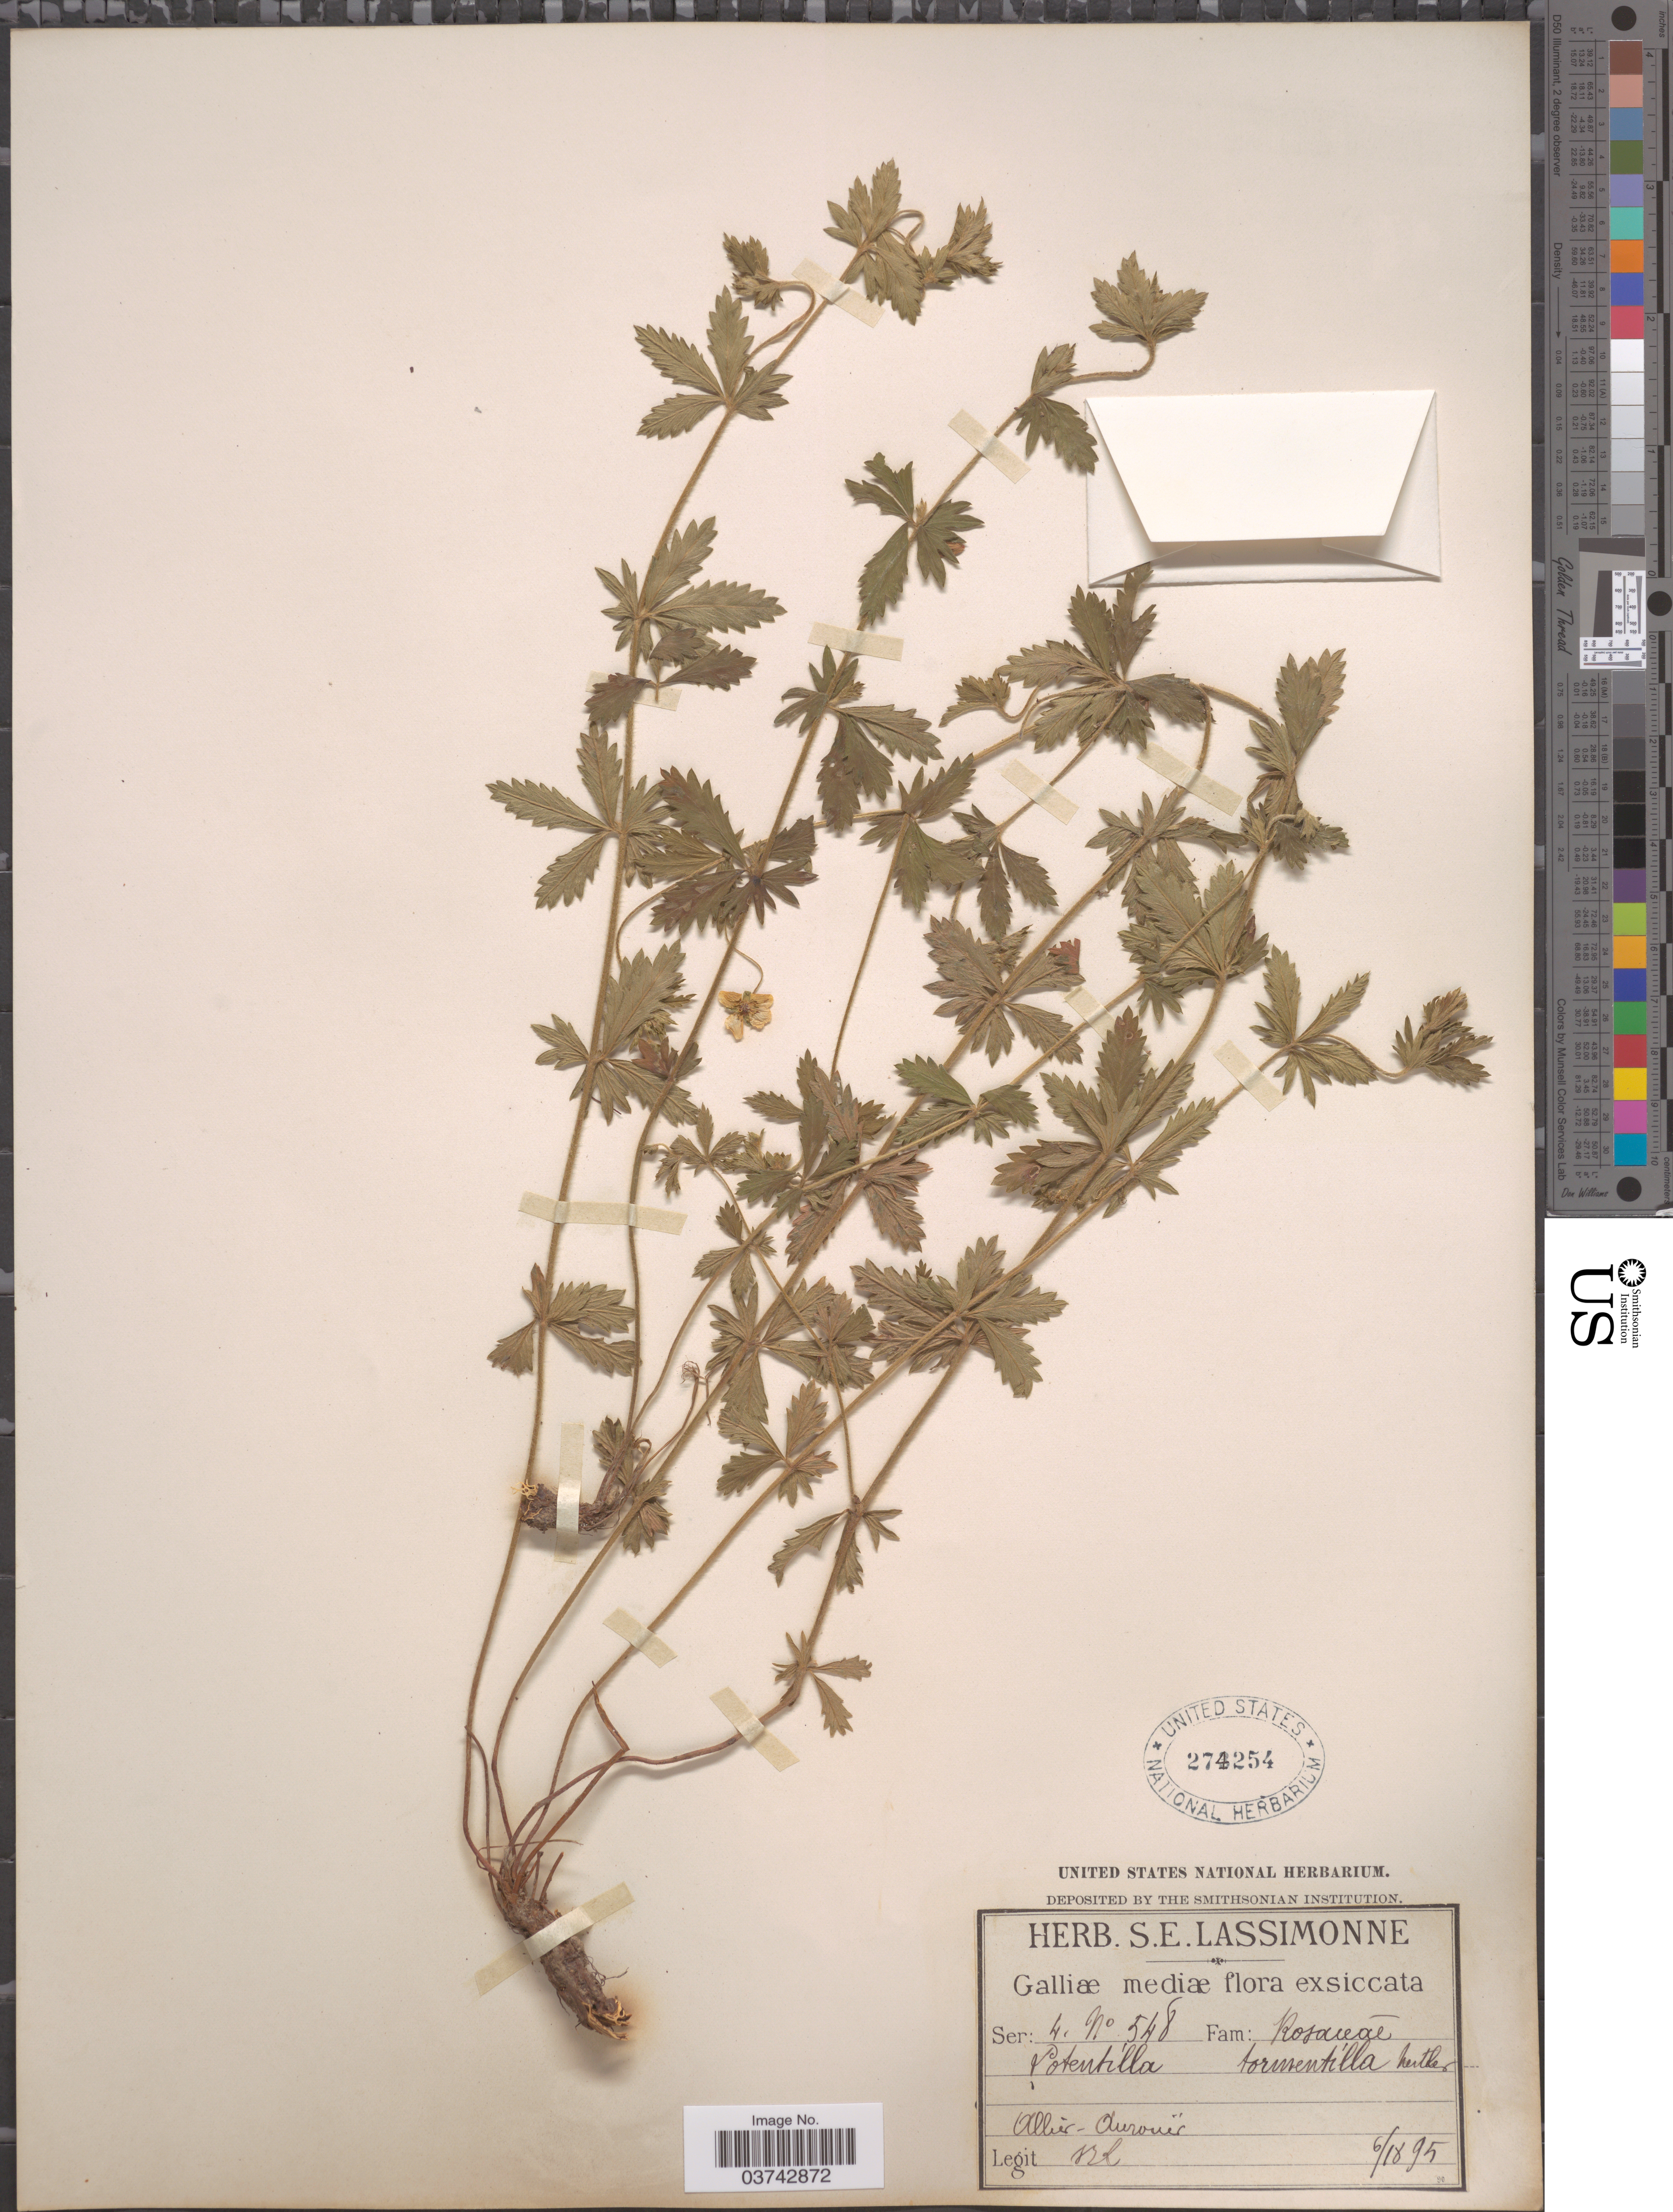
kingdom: Plantae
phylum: Tracheophyta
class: Magnoliopsida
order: Rosales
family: Rosaceae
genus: Potentilla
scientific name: Potentilla tormentilla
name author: Neck.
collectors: S. Lassimonne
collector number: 548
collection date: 1895-06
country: France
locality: Galliæ mediæ. Allier-Aurouër.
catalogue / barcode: US 274254